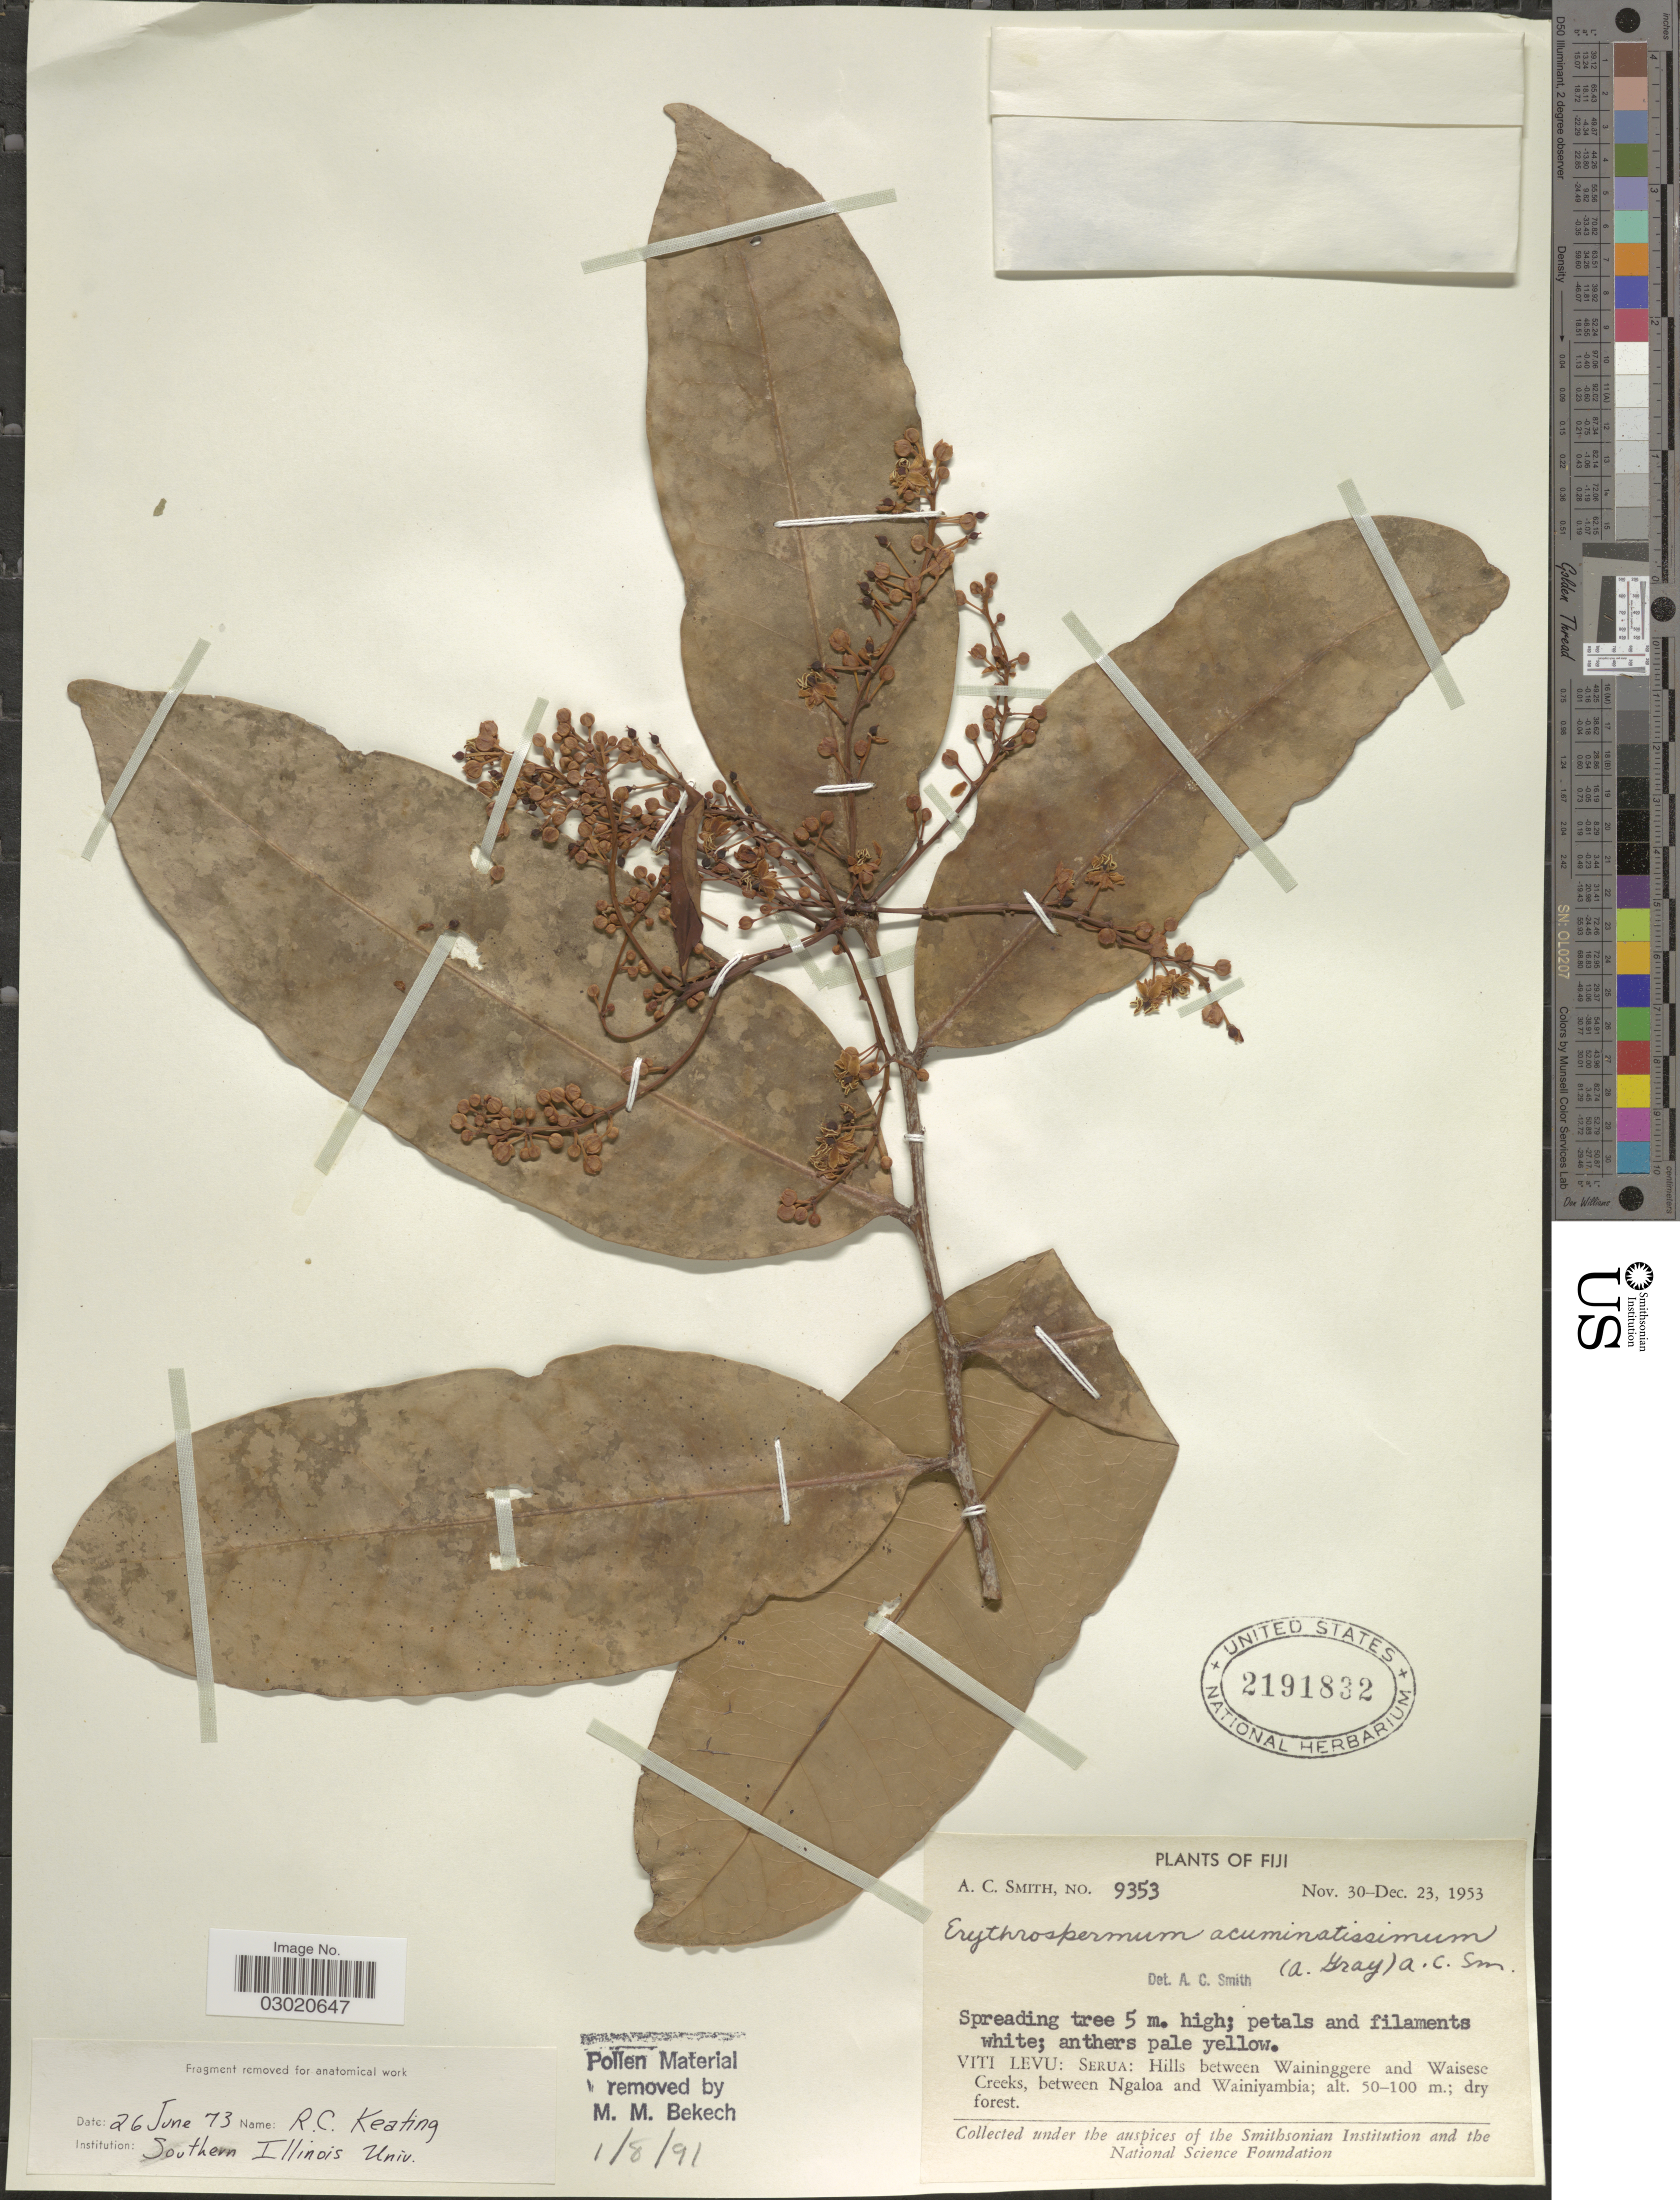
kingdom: Plantae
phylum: Tracheophyta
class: Magnoliopsida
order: Malpighiales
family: Achariaceae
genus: Erythrospermum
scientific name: Erythrospermum acuminatissimum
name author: (A. Gray) A.C. Sm.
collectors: A. C. Smith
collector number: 9353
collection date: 1953-11-30/1953-12-23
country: Fiji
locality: Viti Levu: Serua: Hills between Waininggere and Waisese Creeks, between Ngaloa and Wainiyambia.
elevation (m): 50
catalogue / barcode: US 2191832